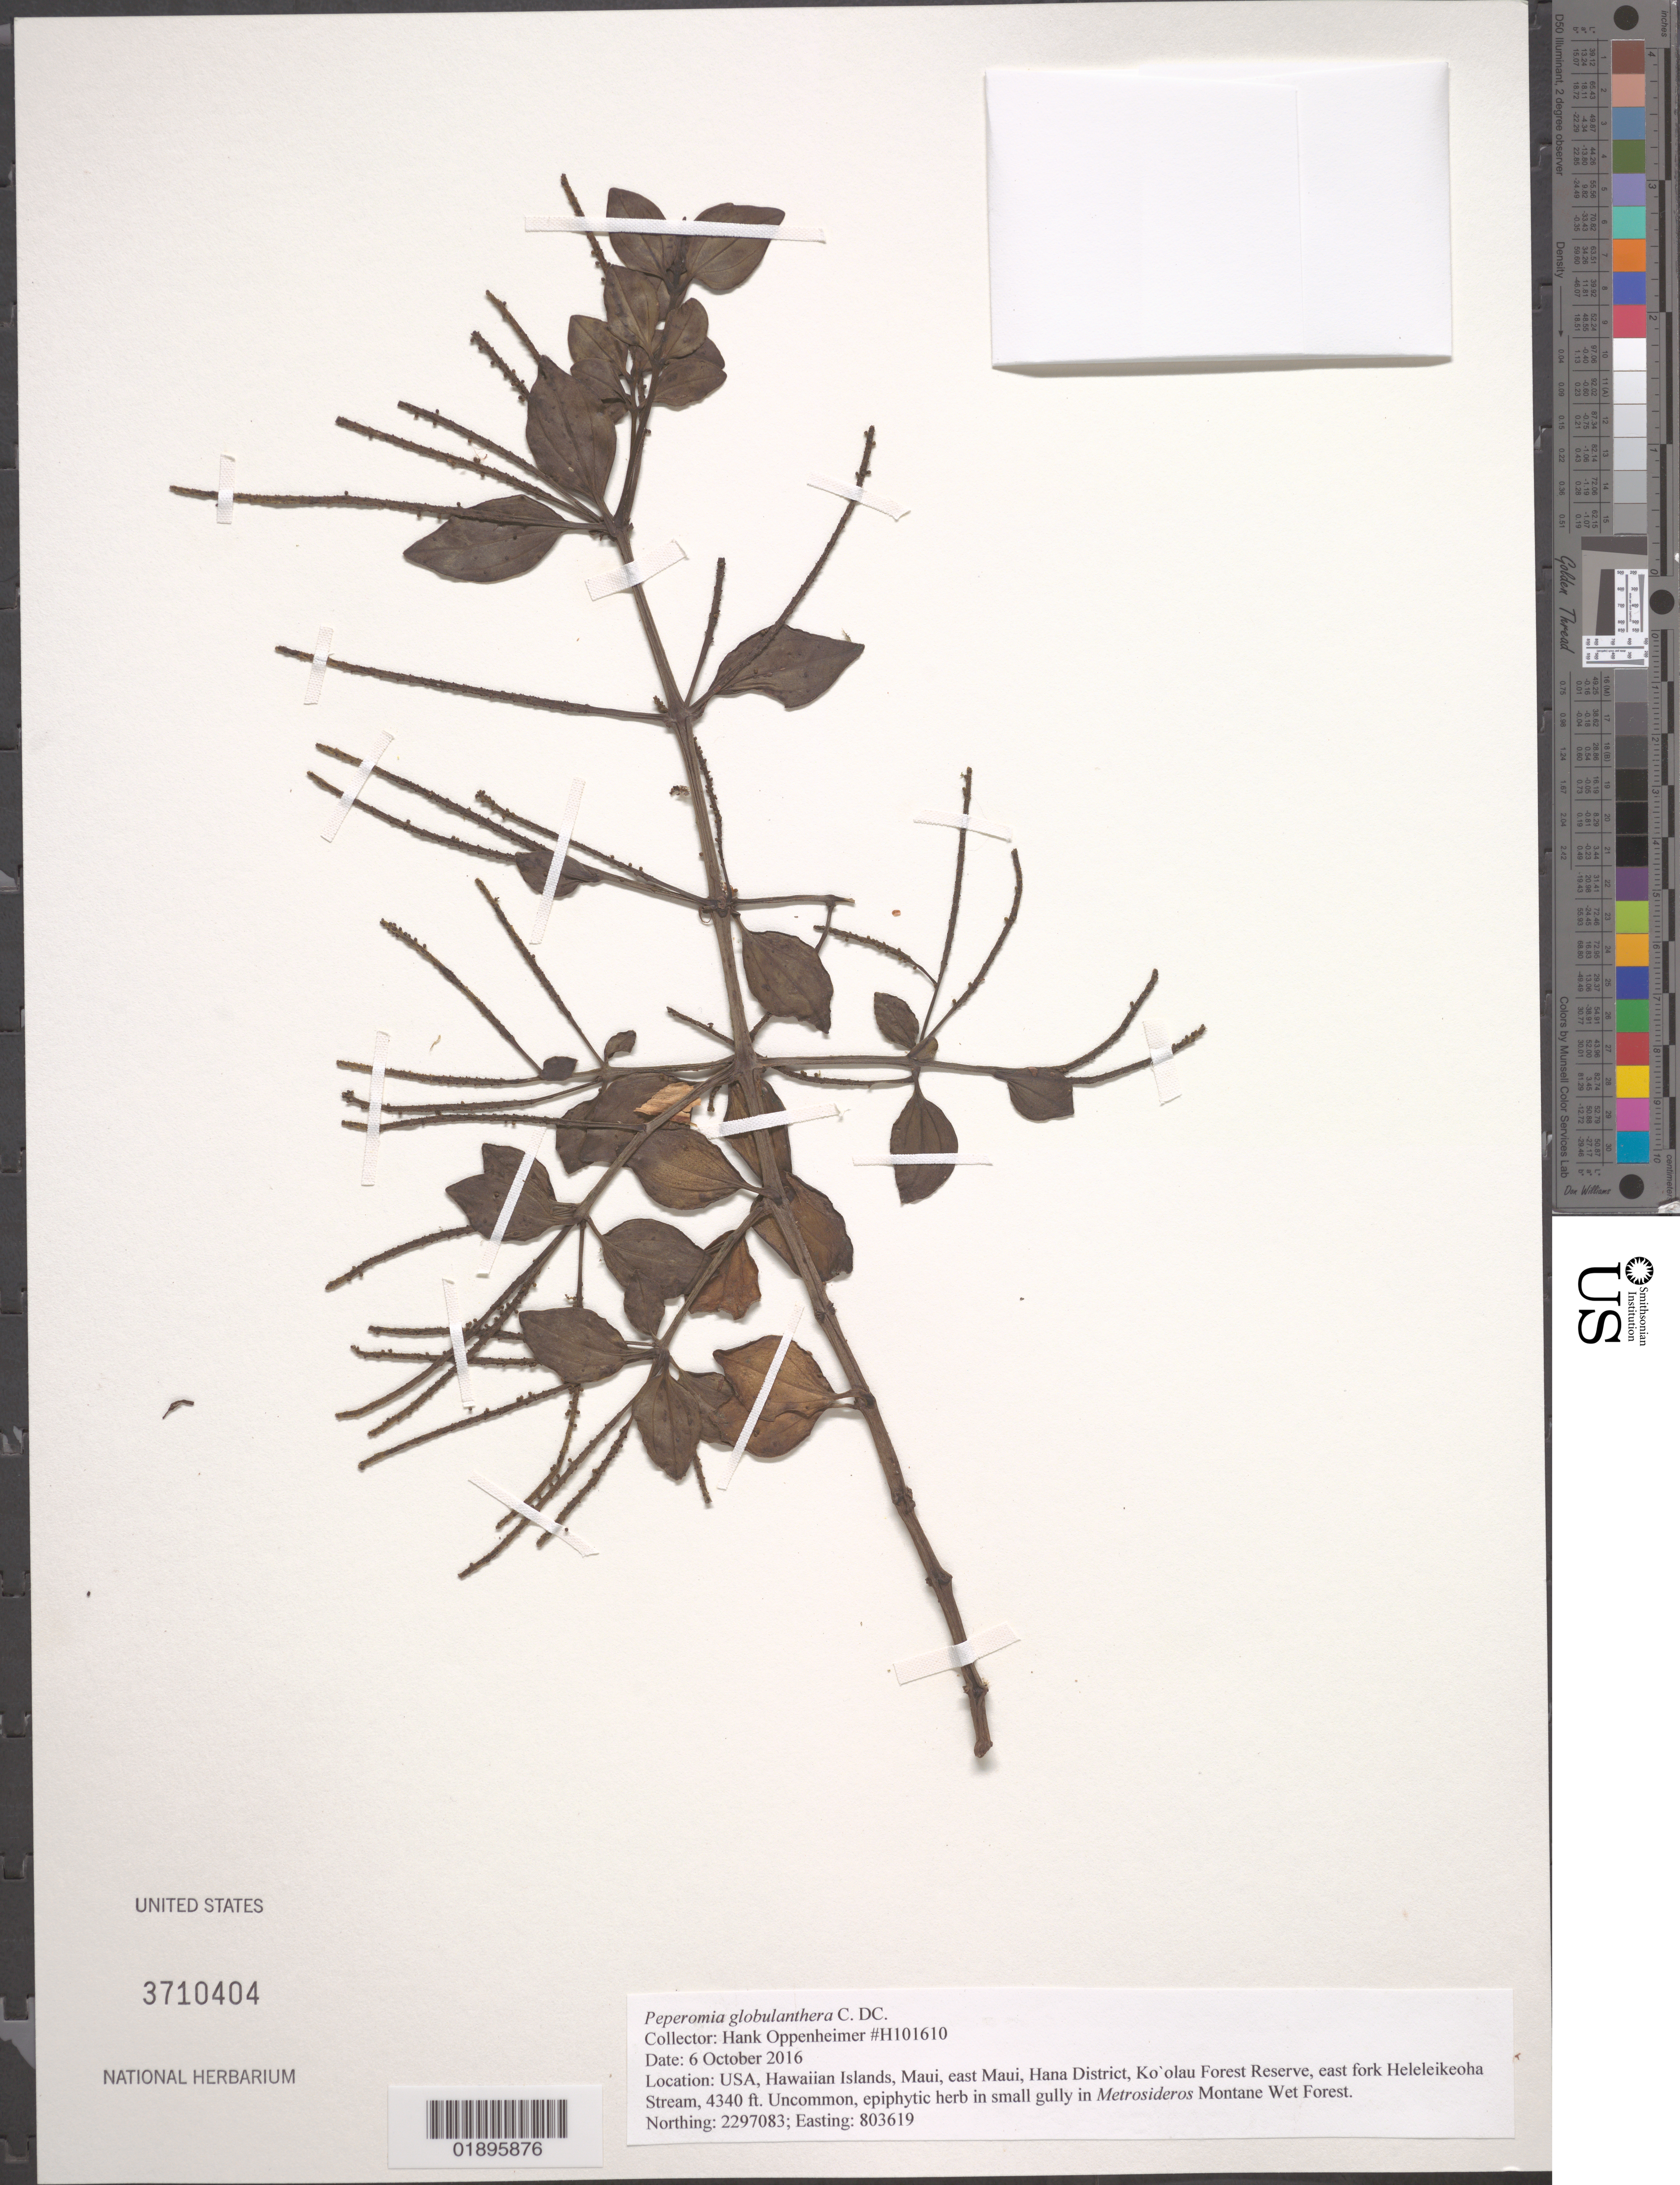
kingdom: Plantae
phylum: Tracheophyta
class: Magnoliopsida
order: Piperales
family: Piperaceae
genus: Peperomia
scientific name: Peperomia globulanthera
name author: C. DC.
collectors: H. Oppenheimer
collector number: H101610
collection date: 2016-10-06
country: United States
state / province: Hawaii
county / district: Maui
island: Maui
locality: East Maui, Ko'olau Forest Reserve, east fork Heleleikeoha Stream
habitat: Small gully in montane wet forest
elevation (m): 1323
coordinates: Northing: 2297083, Easting: 803619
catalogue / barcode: US 3710404